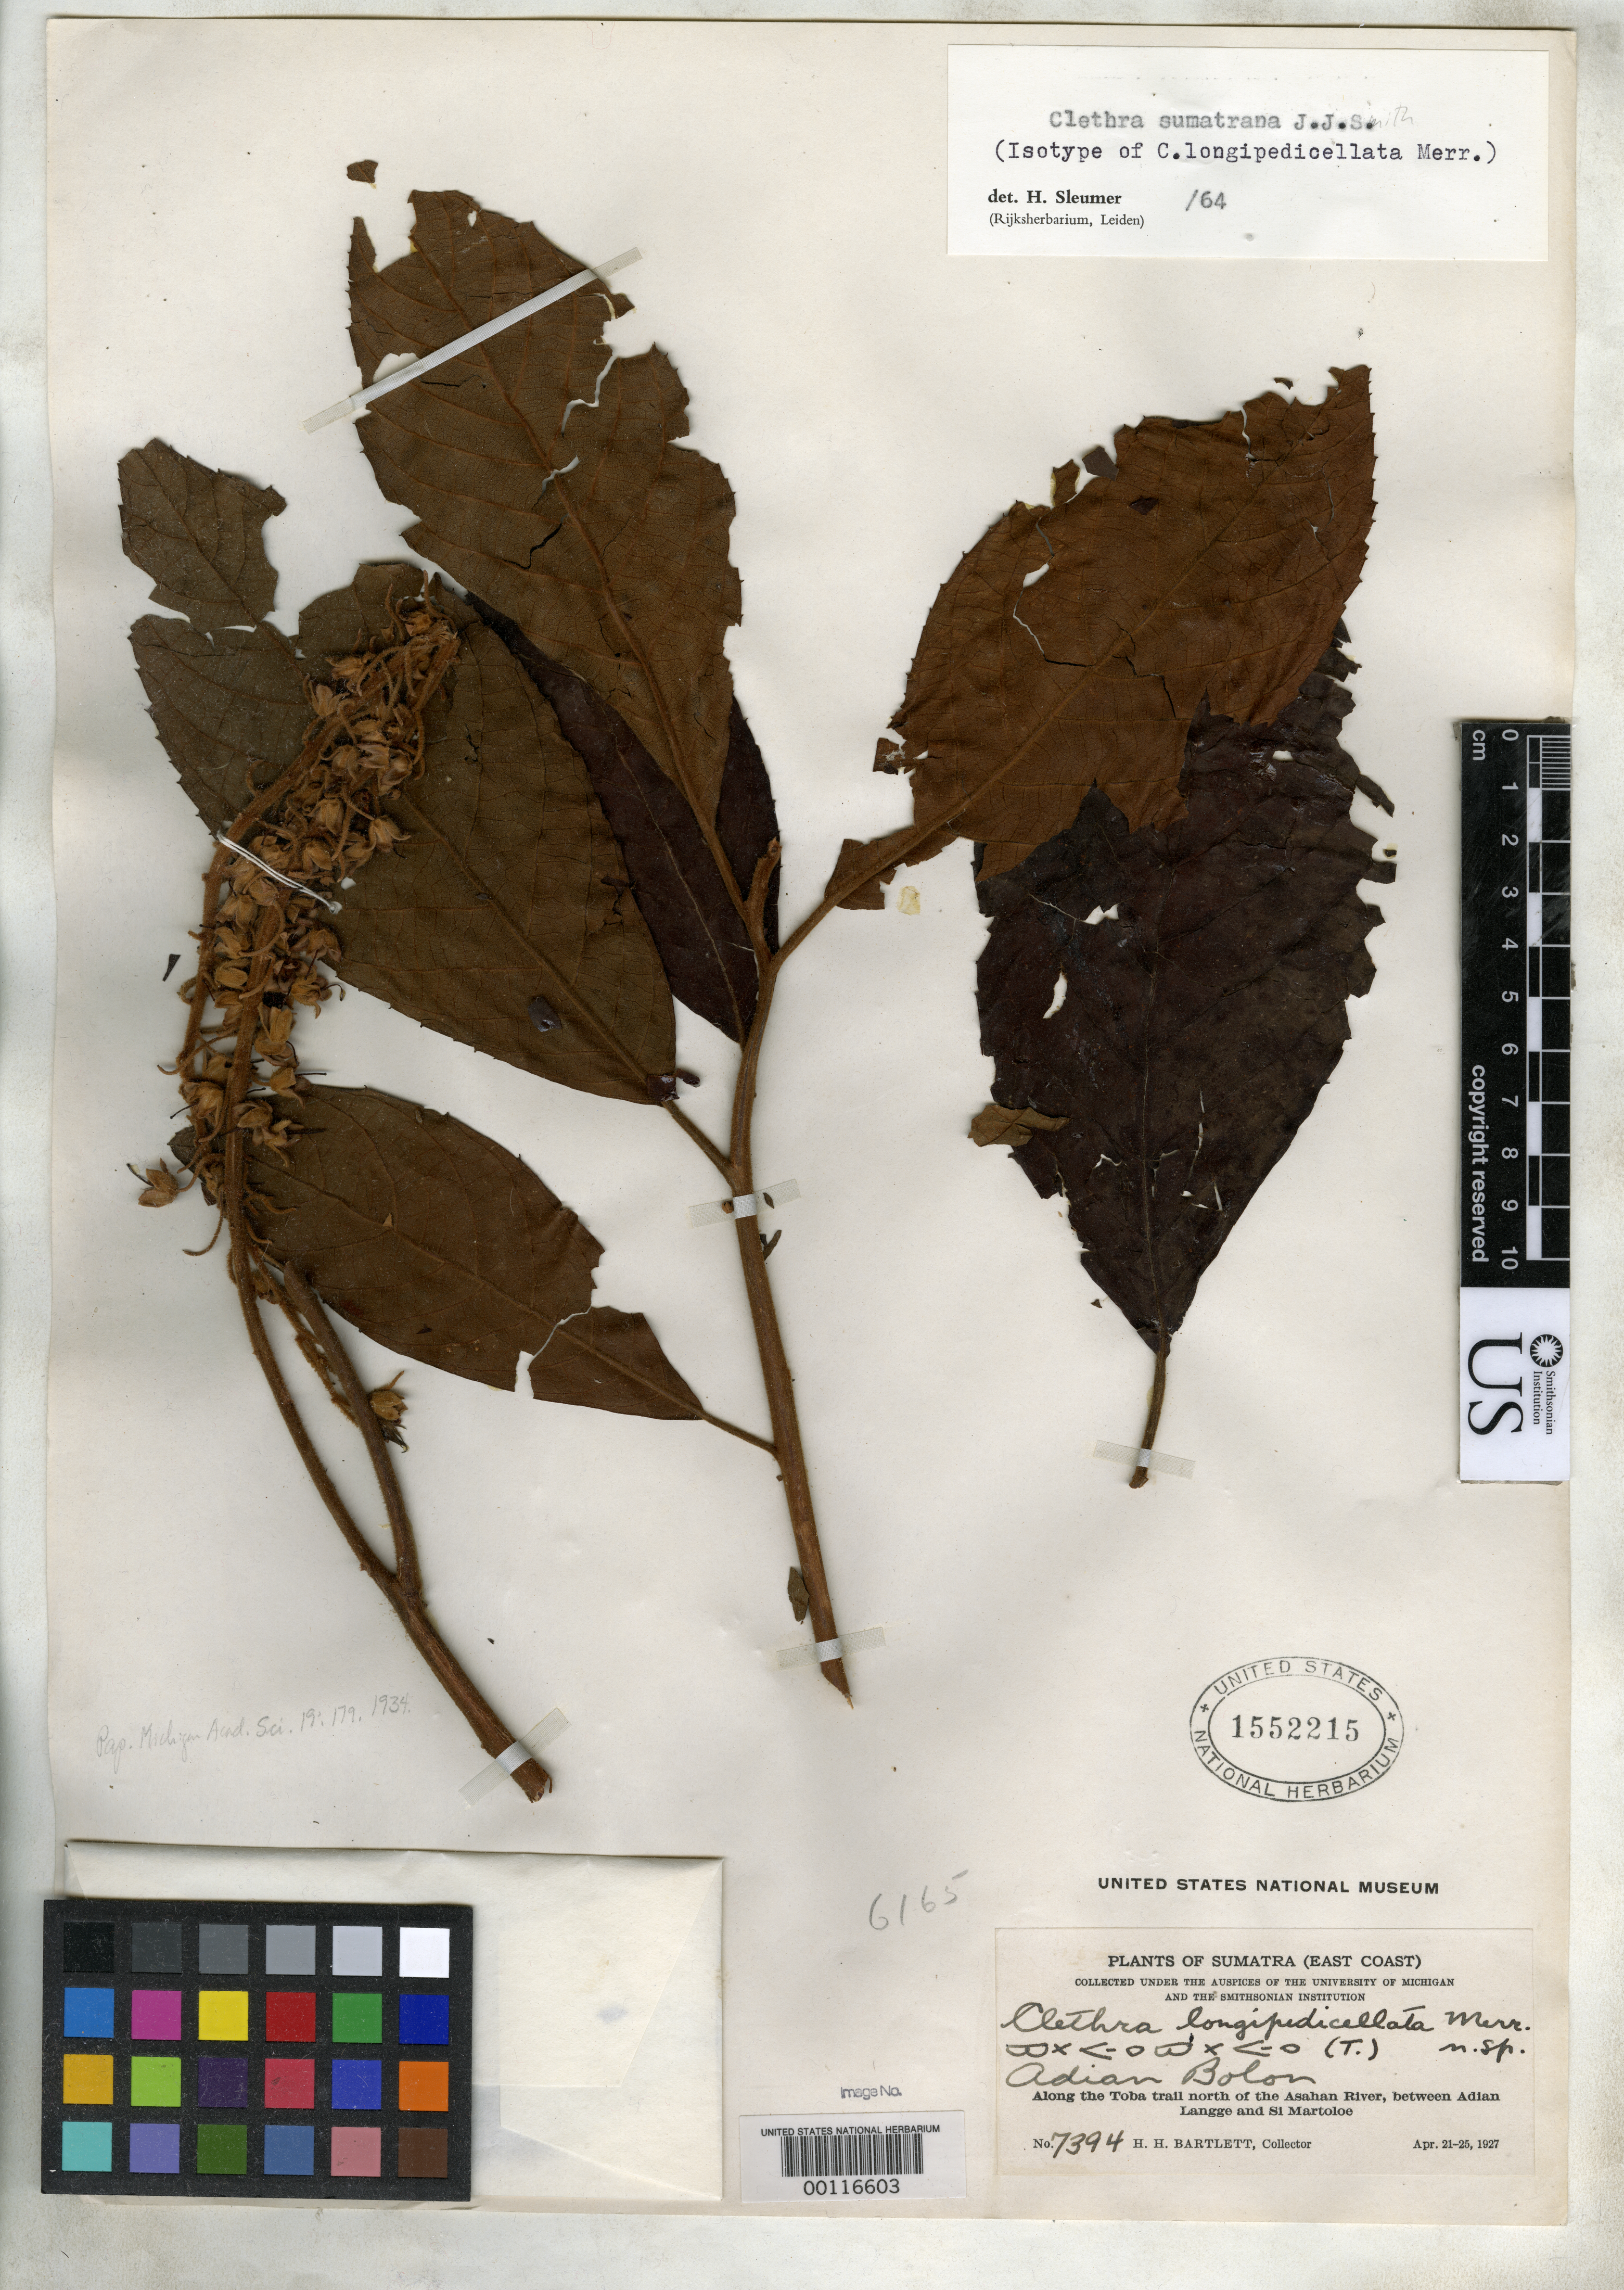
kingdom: Plantae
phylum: Tracheophyta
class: Magnoliopsida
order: Ericales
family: Clethraceae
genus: Clethra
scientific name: Clethra longipedicellata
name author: Merr.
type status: Isotype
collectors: H. H. Bartlett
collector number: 7394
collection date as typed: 21 Apr 1927 to 25 Apr 1927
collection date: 1927-04-21/1927-04-25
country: Indonesia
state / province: Sumatra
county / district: Sumatera Utara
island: Sumatra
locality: Toba trail north of Asahan River, between Adian Langge and Si Martoloe.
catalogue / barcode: US 1552215